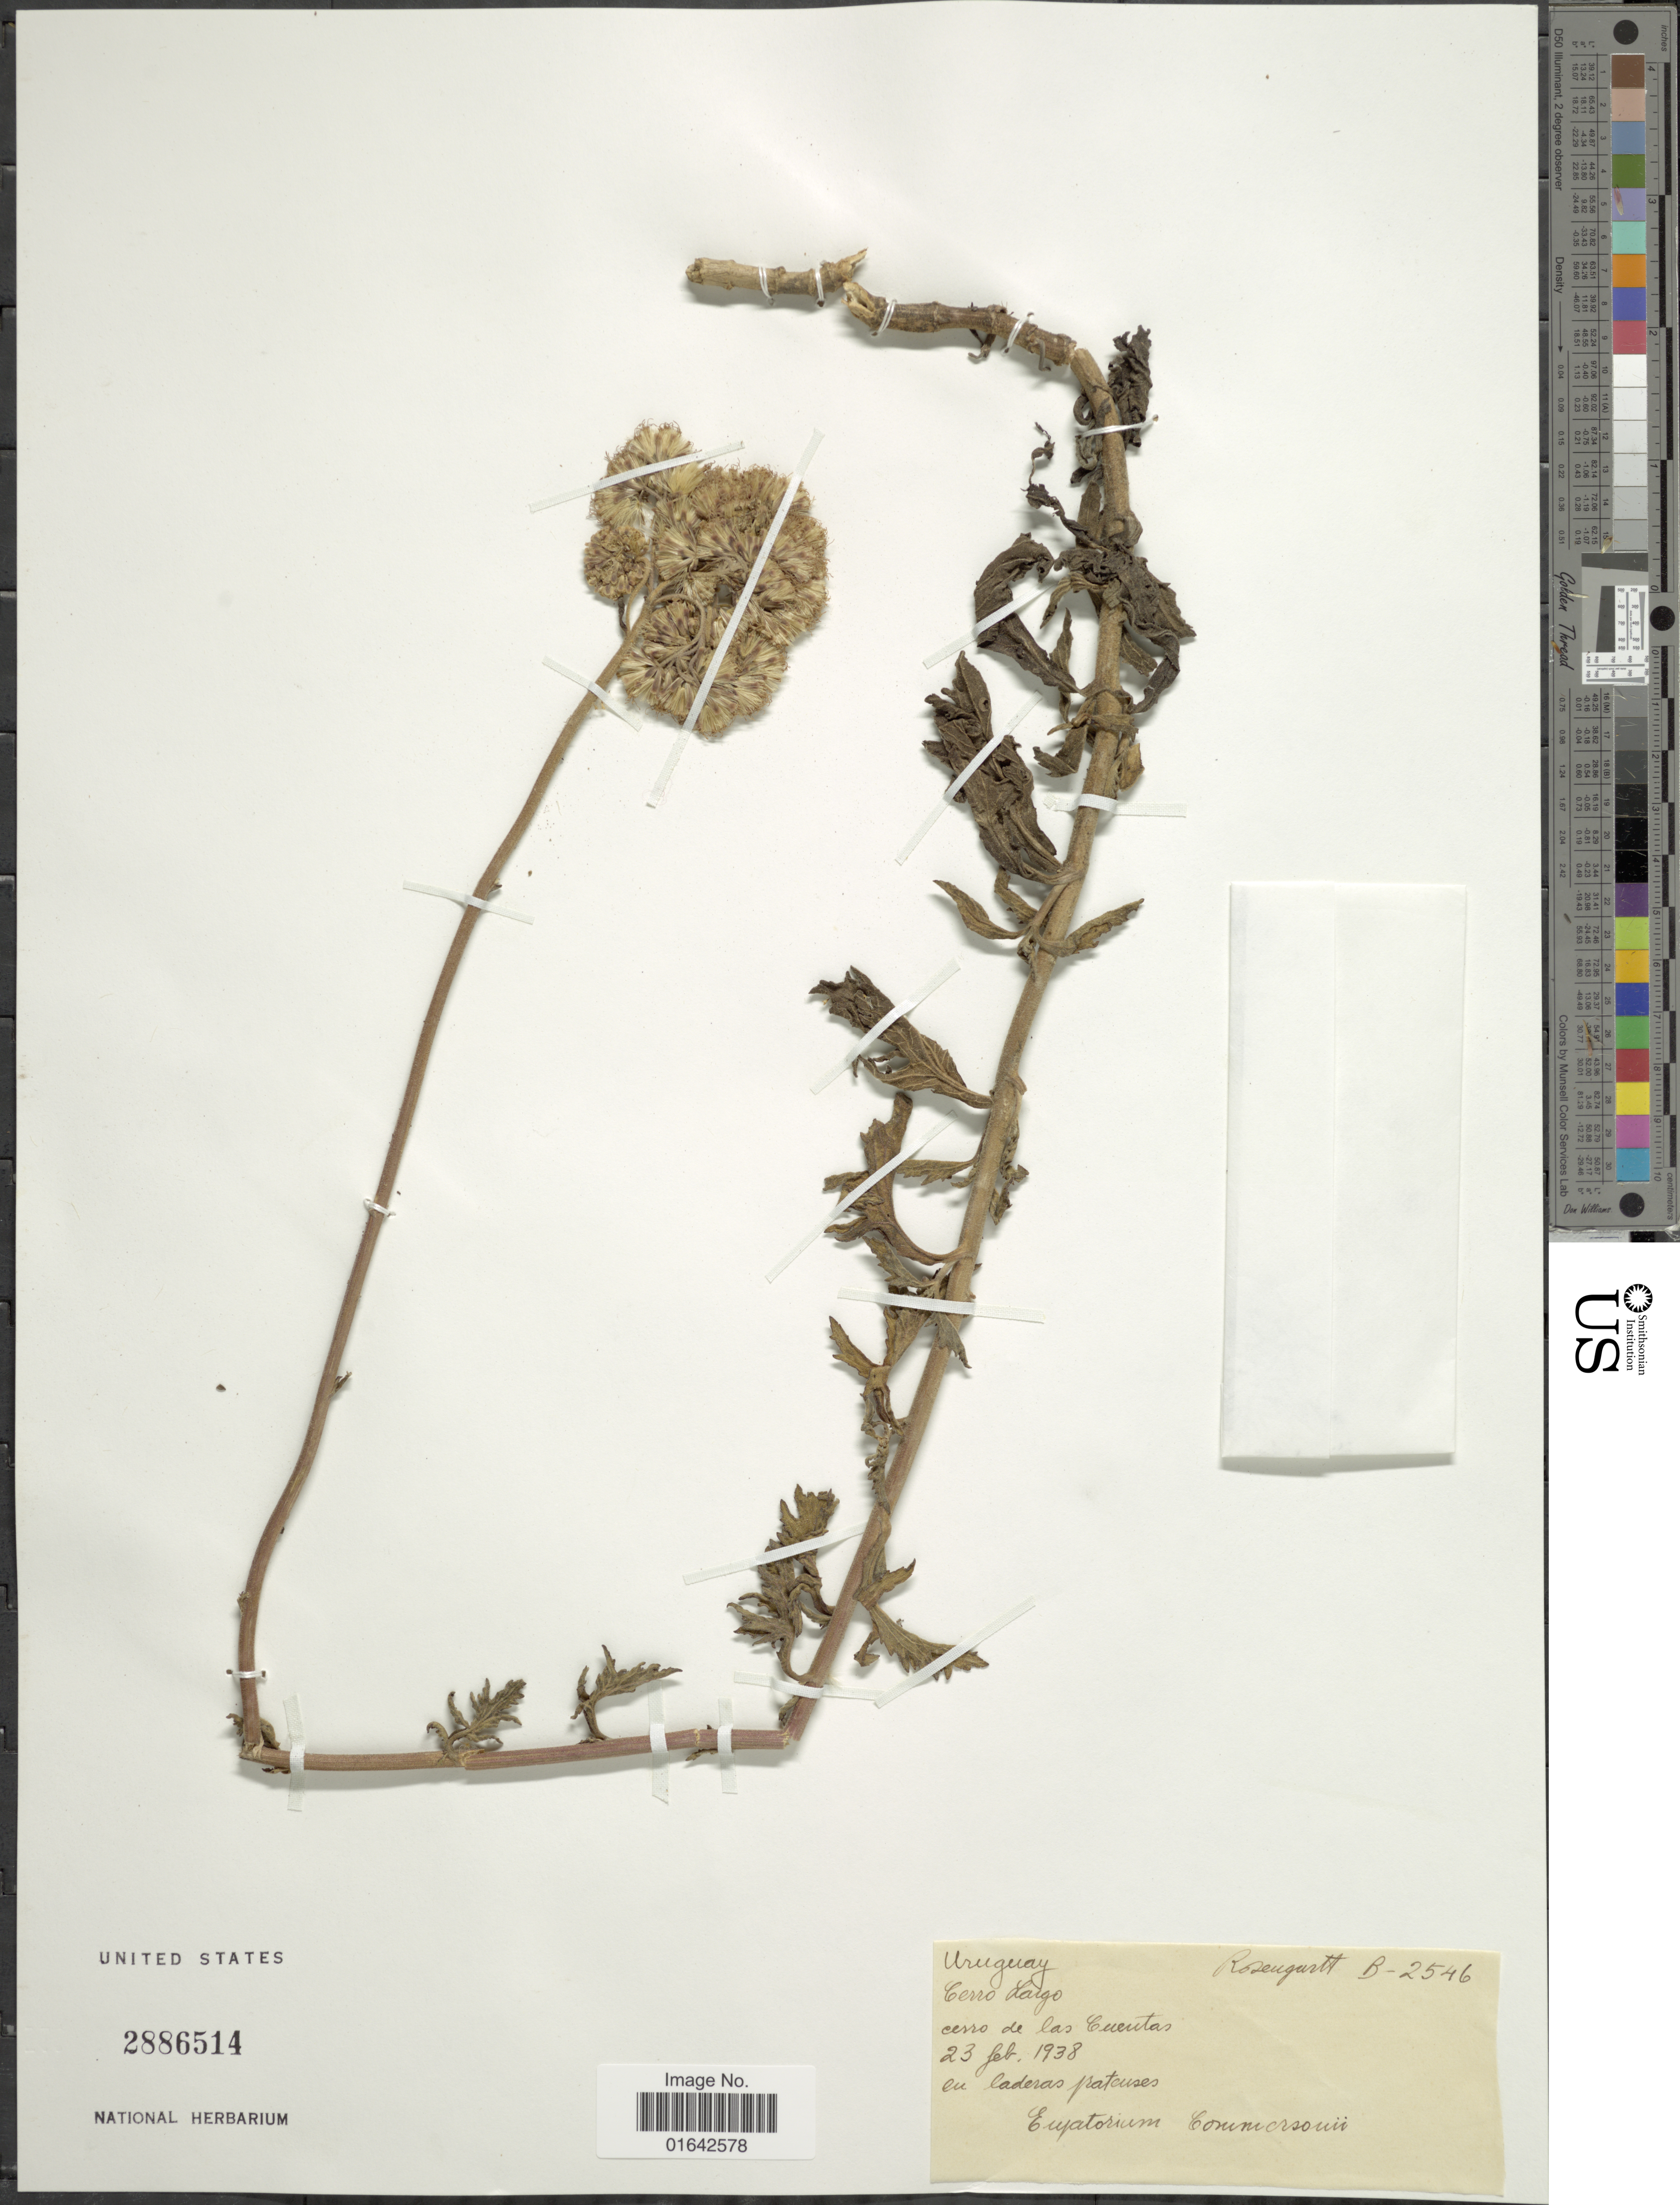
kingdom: Plantae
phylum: Tracheophyta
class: Magnoliopsida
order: Asterales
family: Asteraceae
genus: Gyptis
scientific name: Gyptis commersonii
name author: Cass.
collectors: B. Rosengurtt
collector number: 2546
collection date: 1938-02-23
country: Uruguay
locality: Cerro Largo, Cerro de las Cuentas, en laderas pratenses.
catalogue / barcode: US 2886514